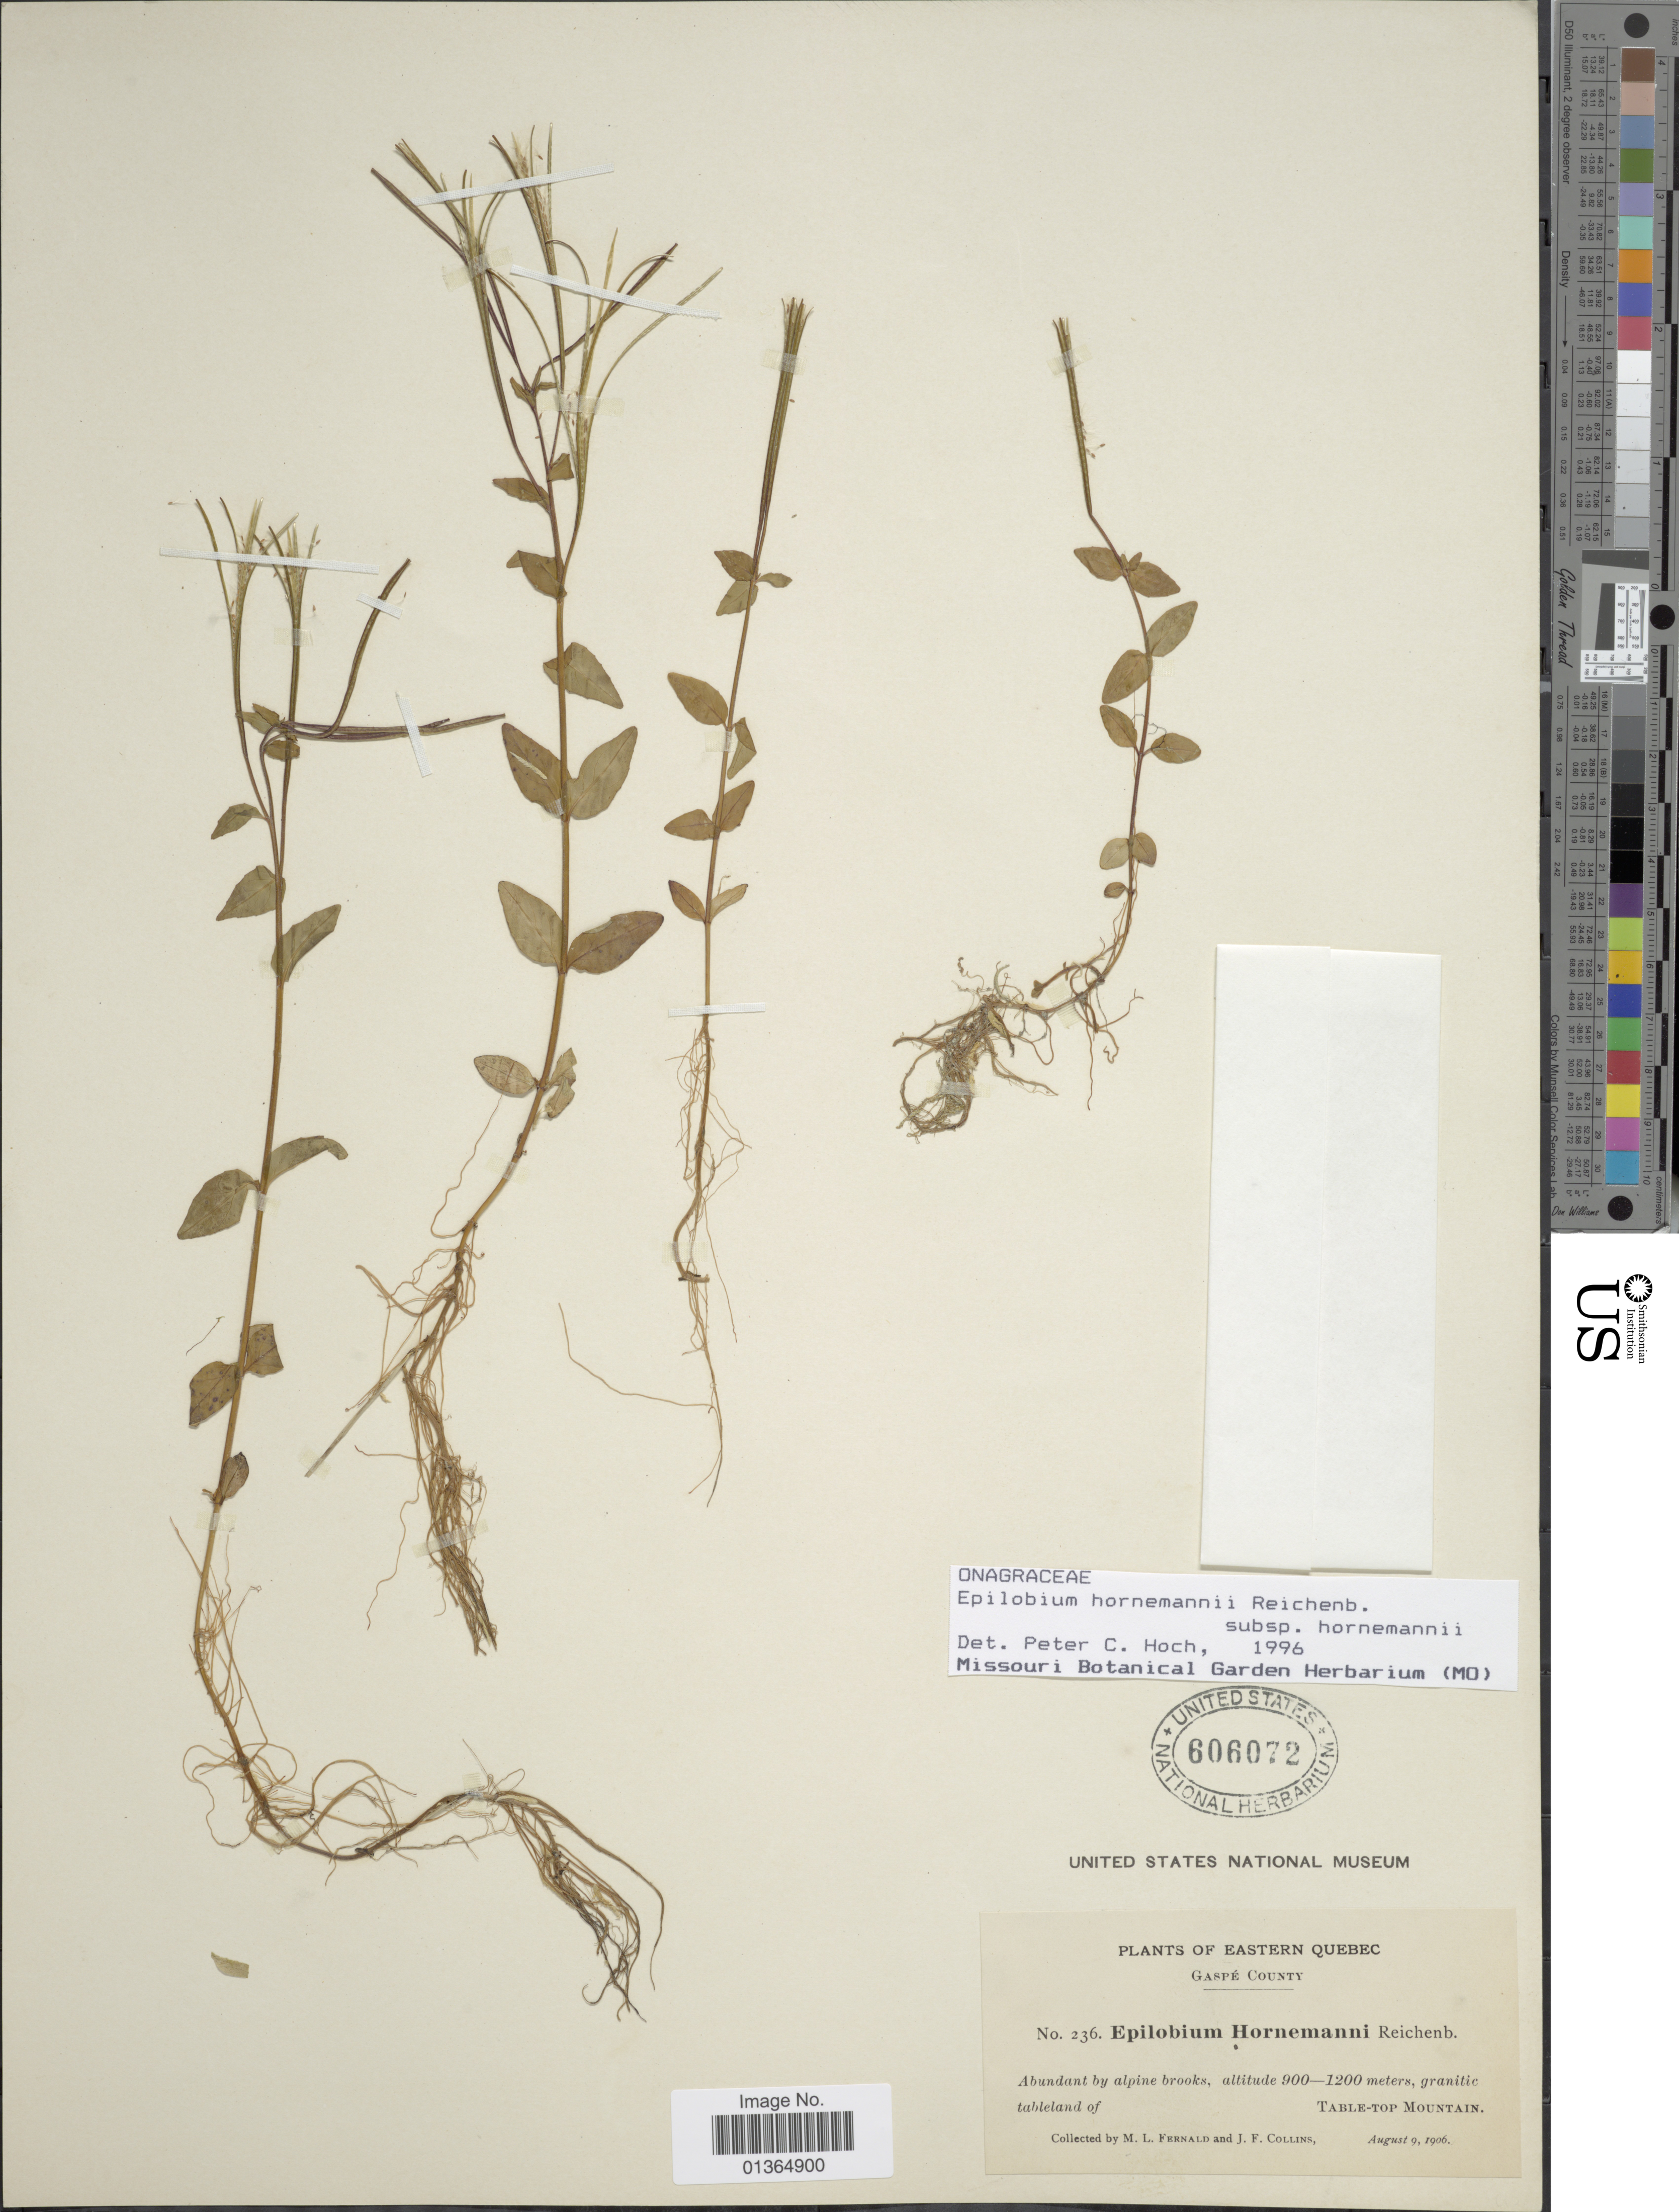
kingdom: Plantae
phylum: Tracheophyta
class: Magnoliopsida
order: Myrtales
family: Onagraceae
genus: Epilobium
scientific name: Epilobium hornemannii subsp. hornemannii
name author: Rchb.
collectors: M. L. Fernald & J. Collins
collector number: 236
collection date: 1906-08-09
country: Canada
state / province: Quebec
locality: Eastern Quebec. Gaspé County. Table-Top Mountain.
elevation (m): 900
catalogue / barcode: US 606072